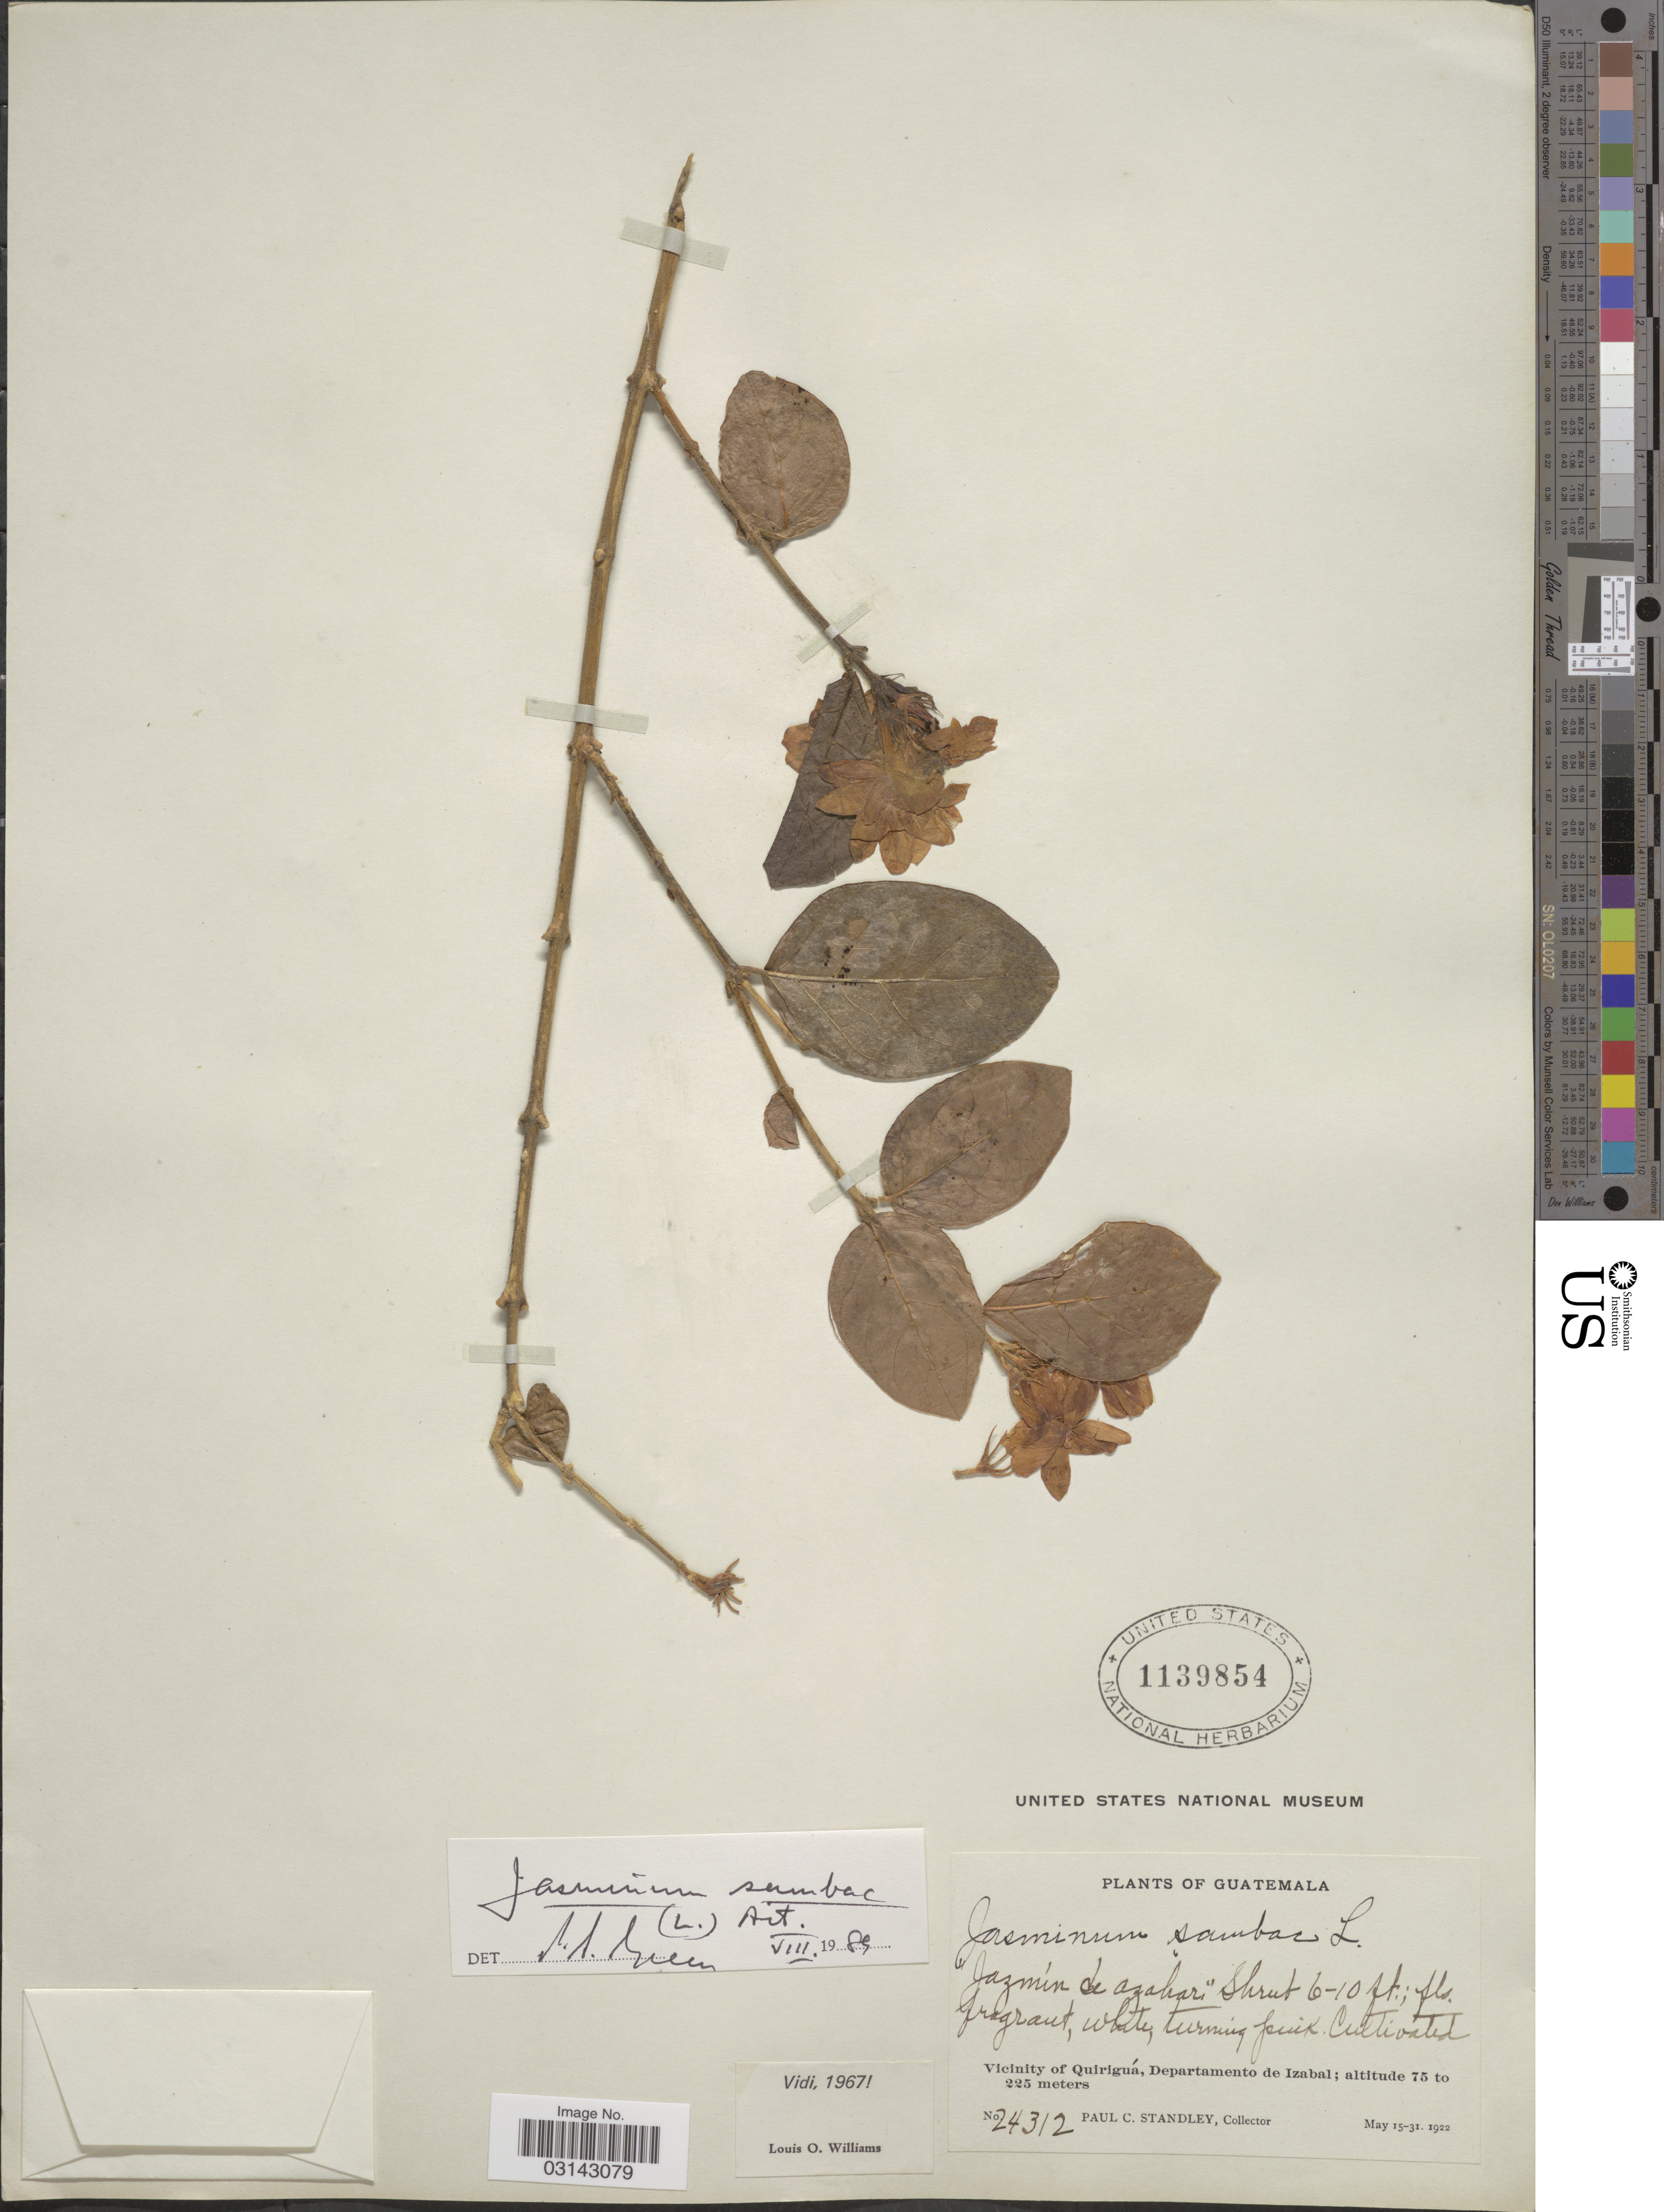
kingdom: Plantae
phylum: Tracheophyta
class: Magnoliopsida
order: Lamiales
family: Oleaceae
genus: Jasminum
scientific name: Jasminum sambac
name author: (L.) Aiton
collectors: P. C. Standley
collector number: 24312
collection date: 1922-05-15/1922-05-31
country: Guatemala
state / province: Izabal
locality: Vicinity of Quiriguá, Departamento de Izabal.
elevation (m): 75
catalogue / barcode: US 1139854